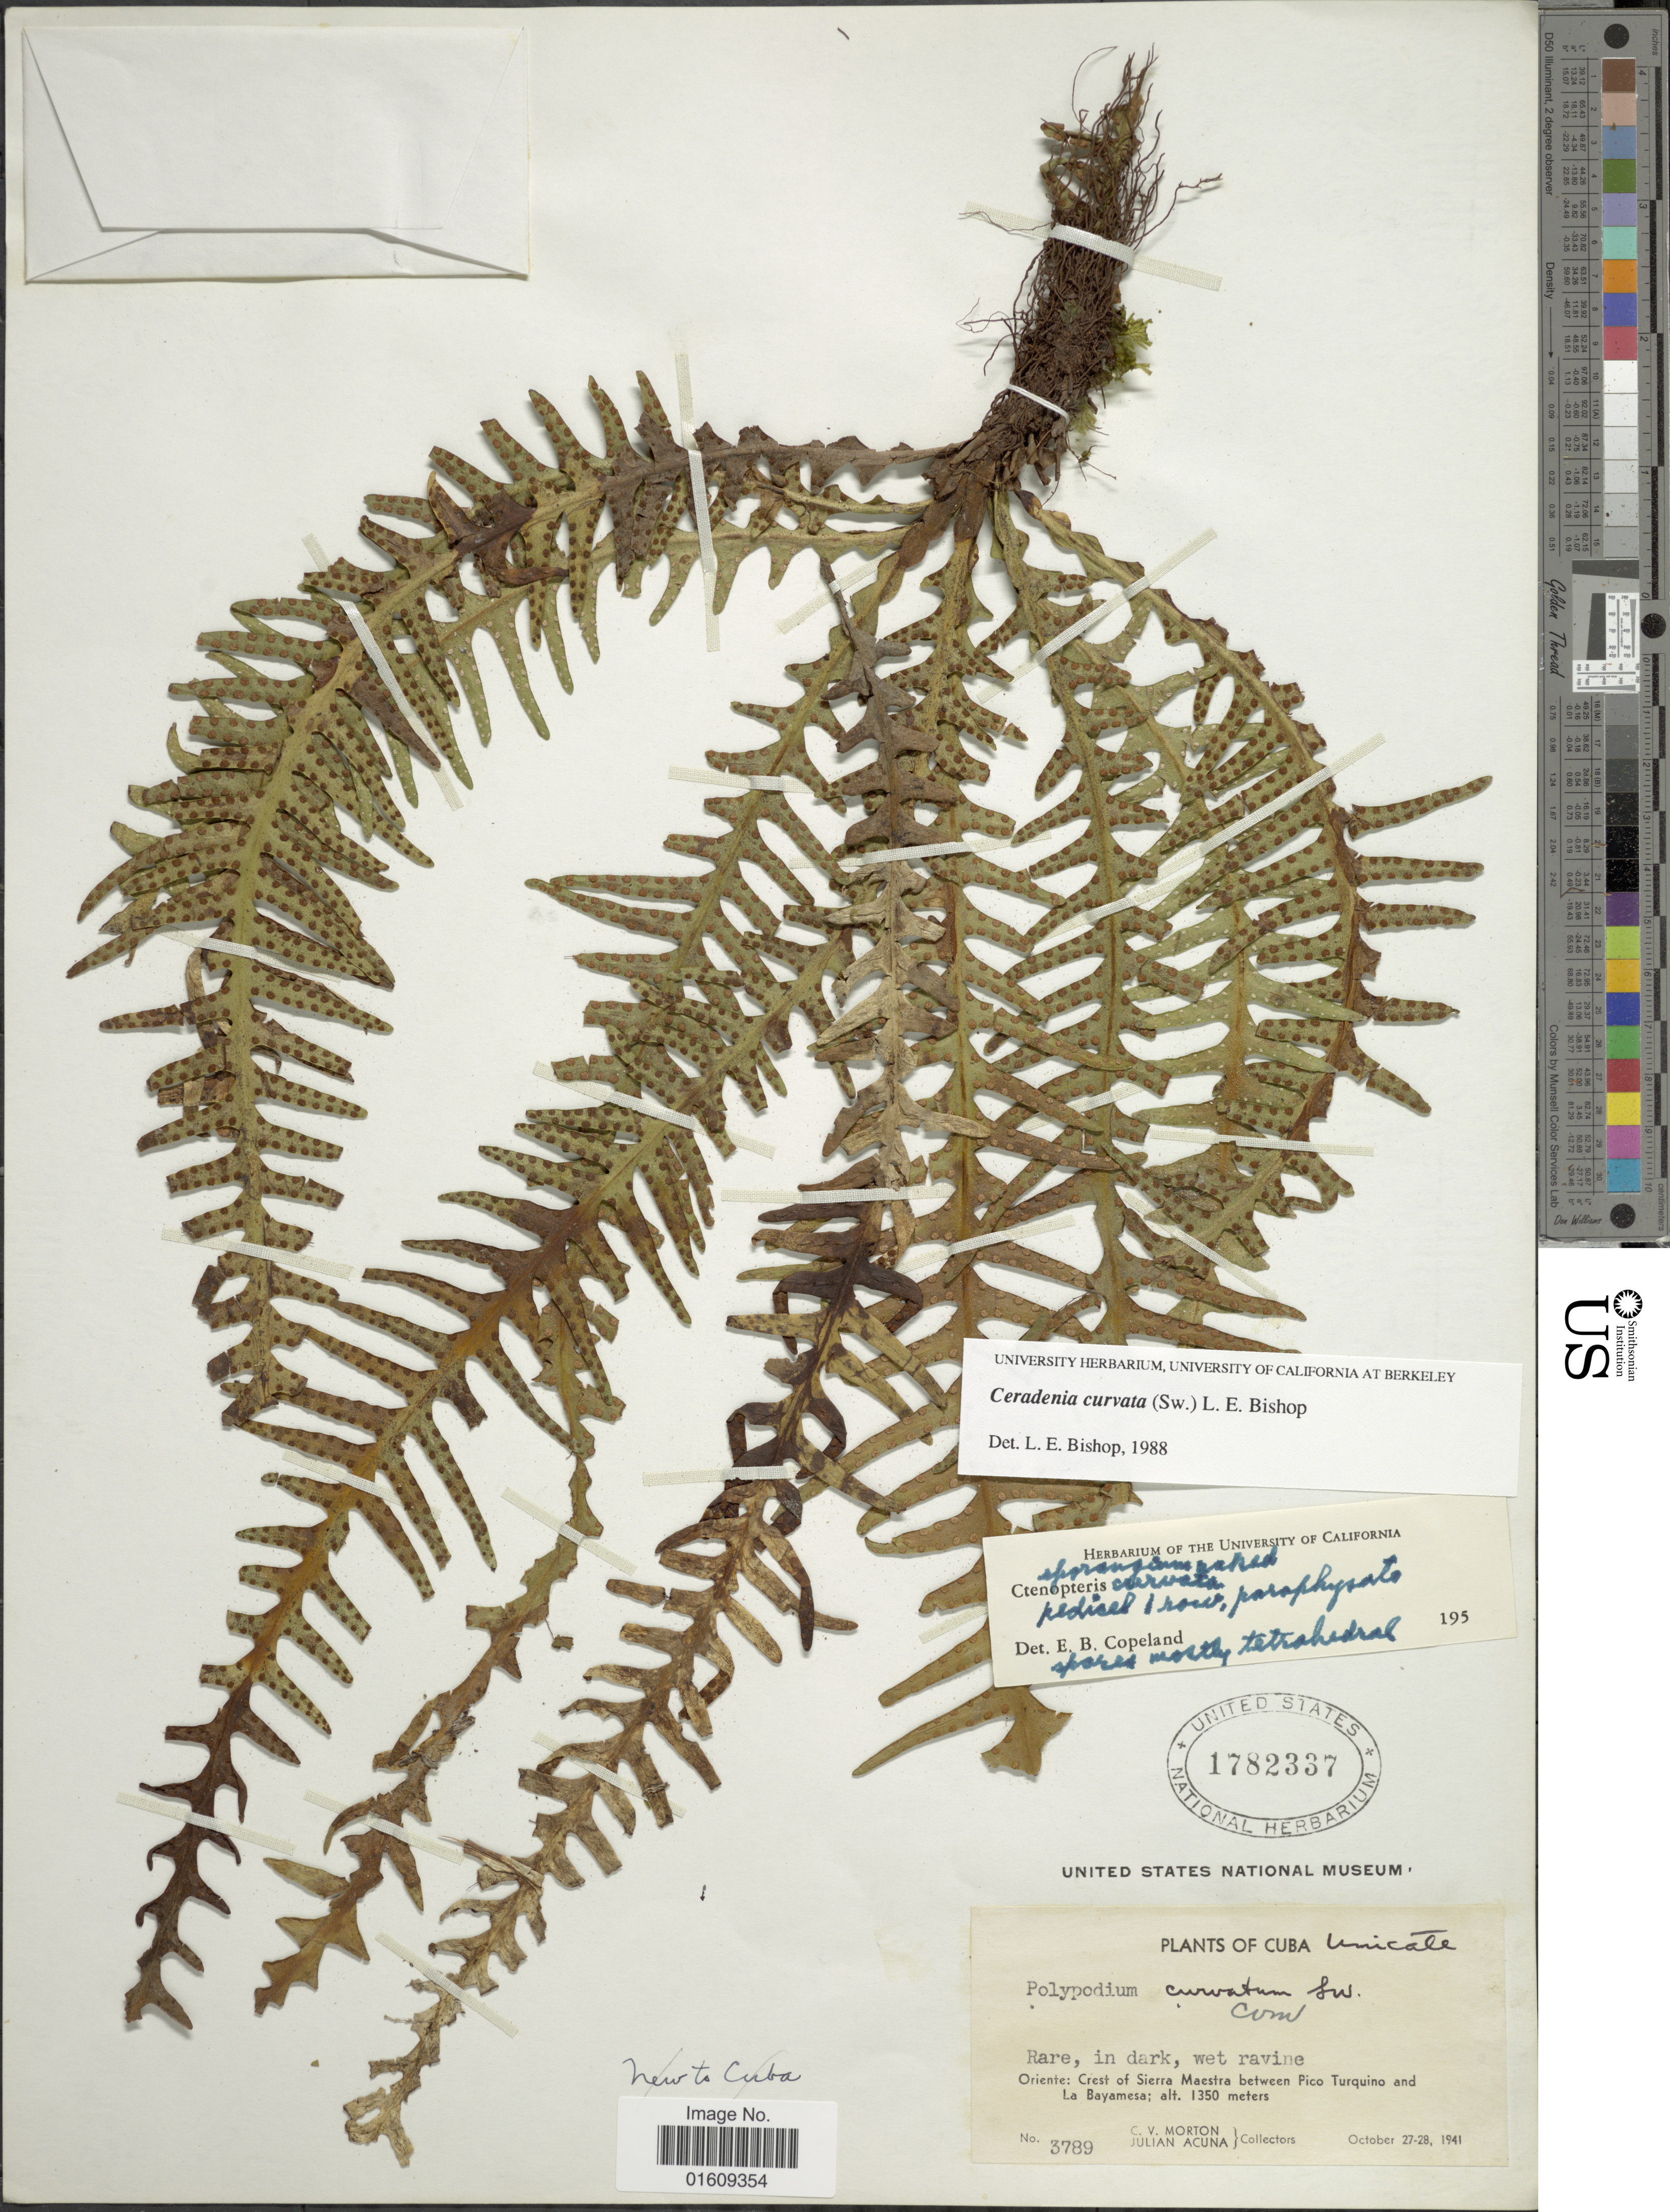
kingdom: Plantae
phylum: Tracheophyta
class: Polypodiopsida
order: Polypodiales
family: Polypodiaceae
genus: Ceradenia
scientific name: Ceradenia curvata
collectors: C. V. Morton & J. B. Acuña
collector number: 3789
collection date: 1941-10-27/1941-10-28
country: Cuba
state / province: Oriente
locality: Cuba, Oriente: Crest of Sierra Maestra between Pico Turquino and La Bayamesa.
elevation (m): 1350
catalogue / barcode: US 1782337